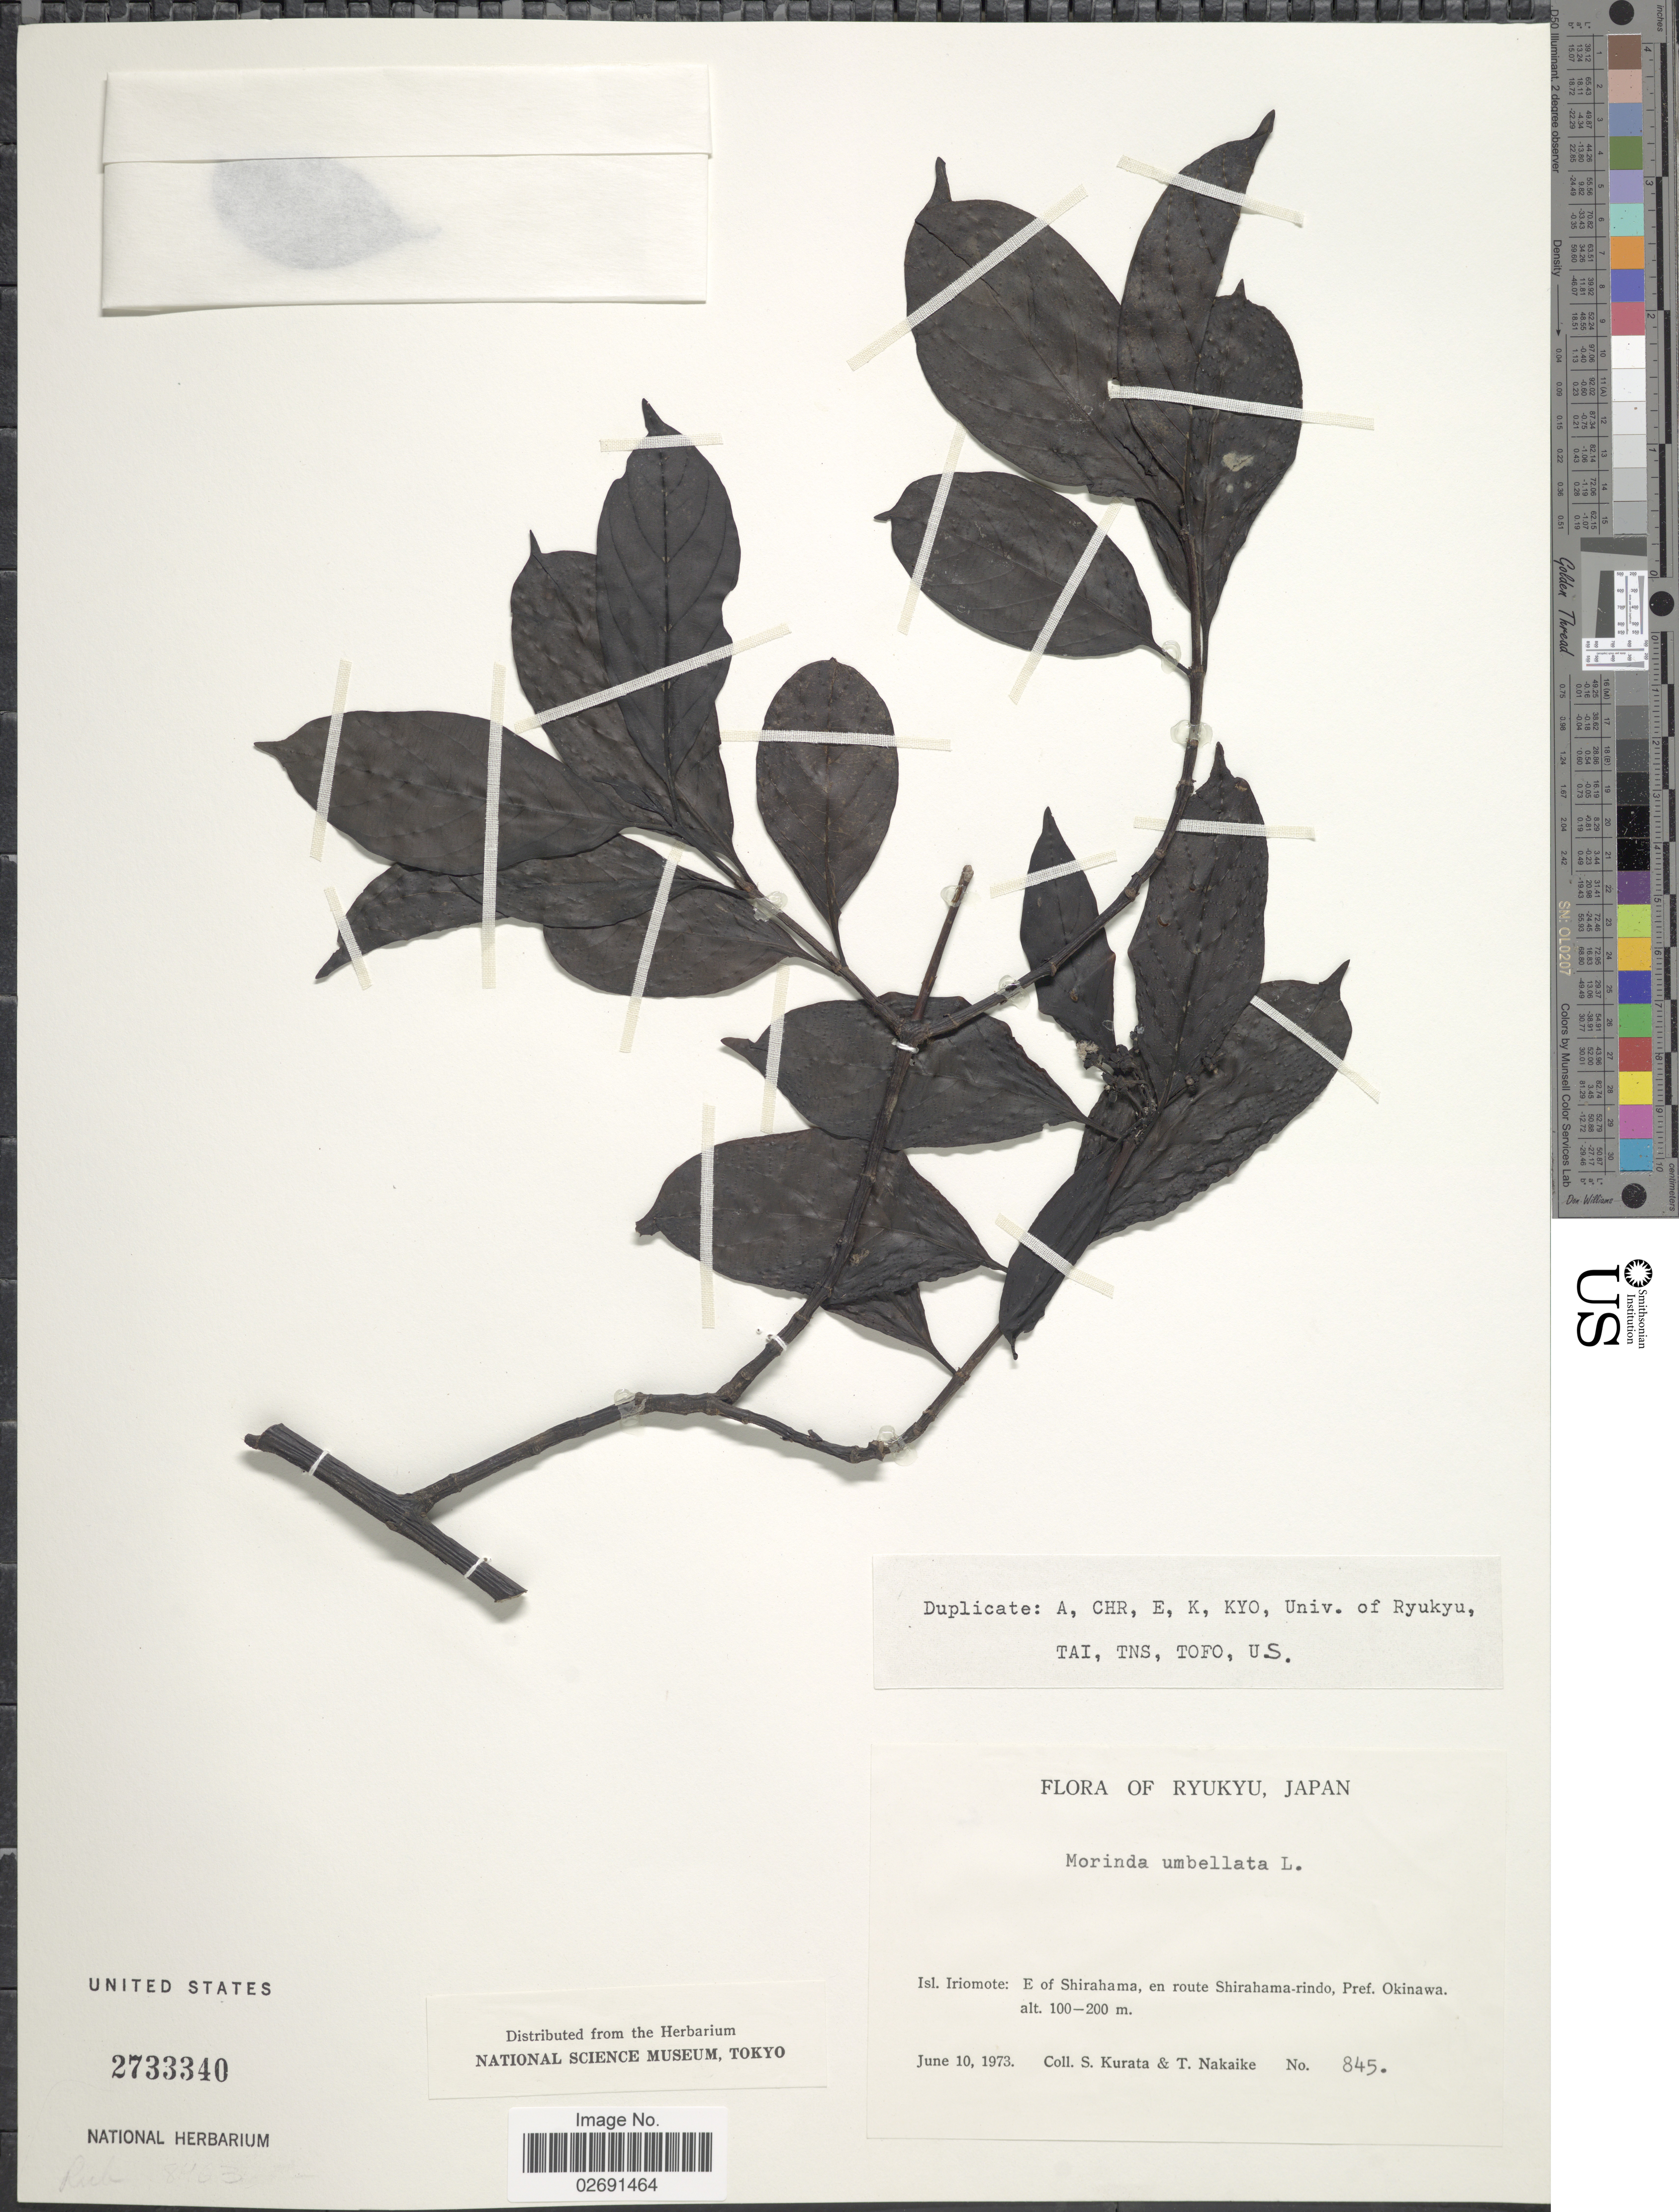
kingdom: Plantae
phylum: Tracheophyta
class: Magnoliopsida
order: Gentianales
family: Rubiaceae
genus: Gynochthodes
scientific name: Gynochthodes umbellata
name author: (L.) Razafim. & B. Bremer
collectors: Sa. Kurata & T. Nakaike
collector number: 845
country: Japan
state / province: Okinawa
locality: Ryukyu, Isl. Iriomote: E of Shirahama, en route Shirhama-rindo, Pref. Okinawa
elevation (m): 100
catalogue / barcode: US 2733340